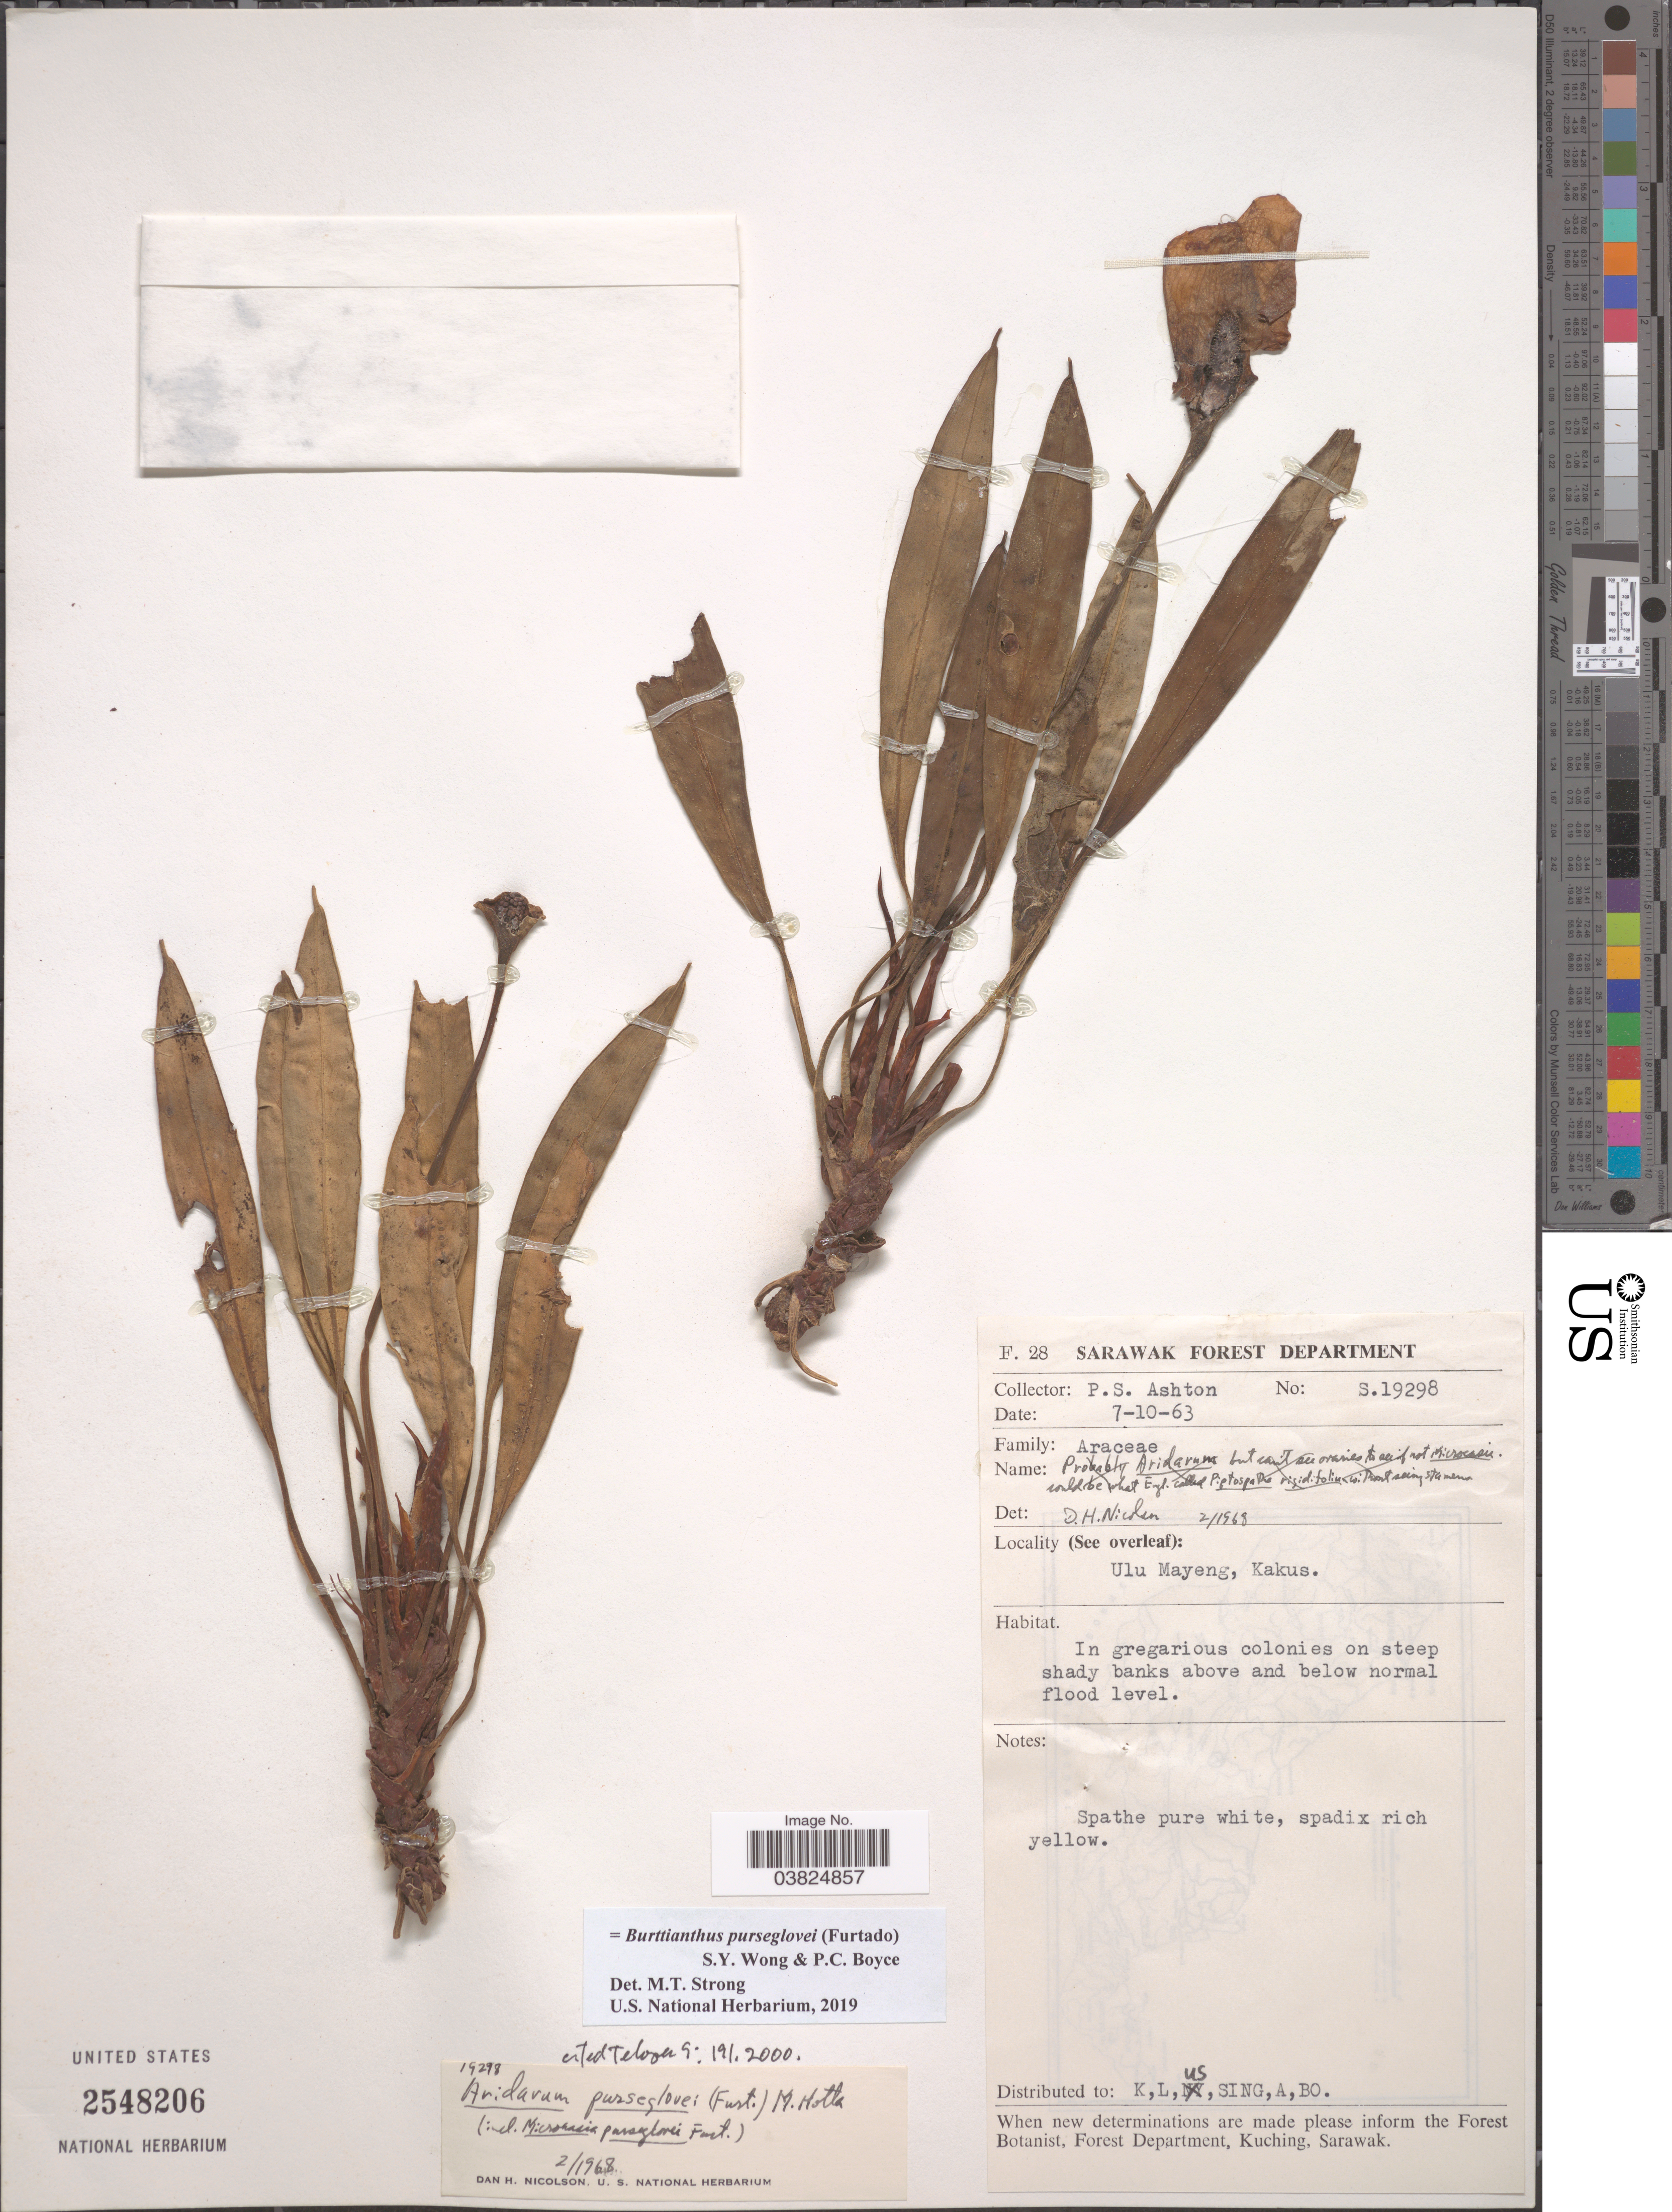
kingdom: Plantae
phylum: Tracheophyta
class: Liliopsida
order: Alismatales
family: Araceae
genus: Burttianthus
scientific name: Burttianthus purseglovei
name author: (Furtado) S.Y. Wong & P.C. Boyce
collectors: P. S. Ashton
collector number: S19298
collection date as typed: Transcribed d/m/y: 7/10/63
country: Malaysia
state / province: Sarawak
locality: Ulu Mayeng, Kakus.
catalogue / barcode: US 2548206